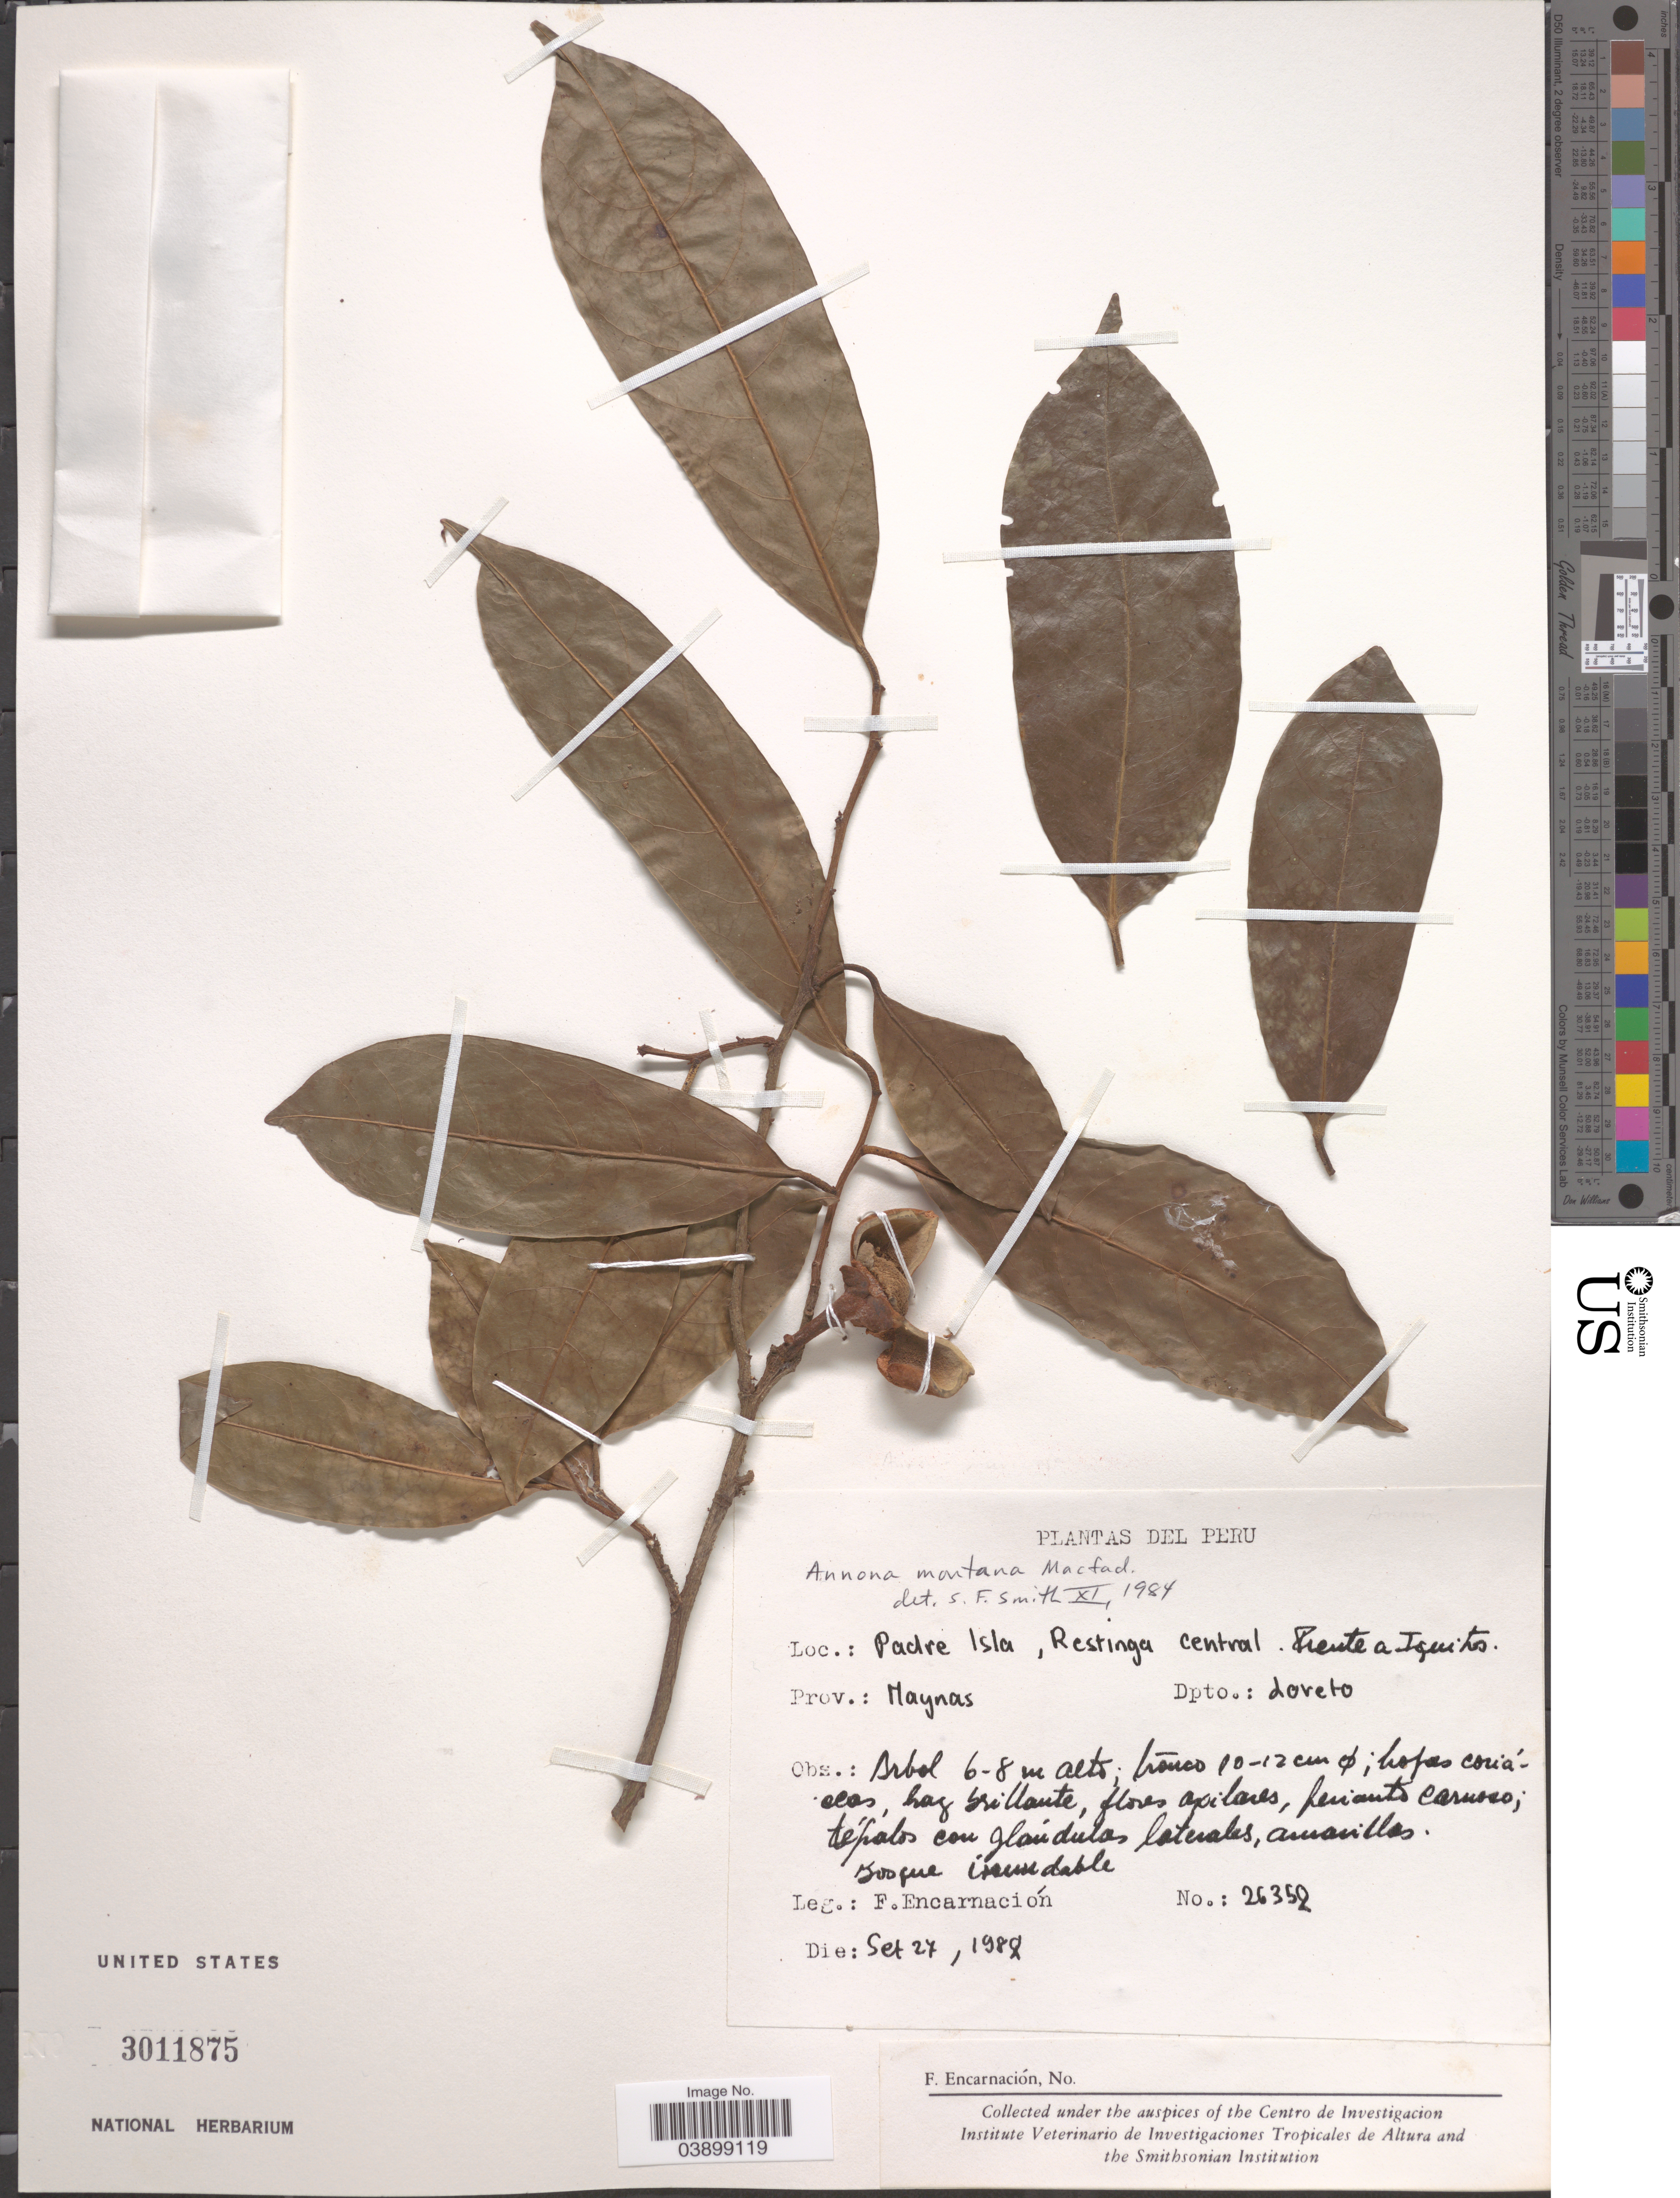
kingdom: Plantae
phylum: Tracheophyta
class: Magnoliopsida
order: Magnoliales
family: Annonaceae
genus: Annona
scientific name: Annona montana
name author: Macfad.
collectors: F. Encarnación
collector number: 26352*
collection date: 1982-09-27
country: Peru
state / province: Loreto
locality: Padre Isla, Restinga Central. Frente a Iquitos. Prov.: Maynas. Dpto.: Loreto.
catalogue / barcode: US 3011875